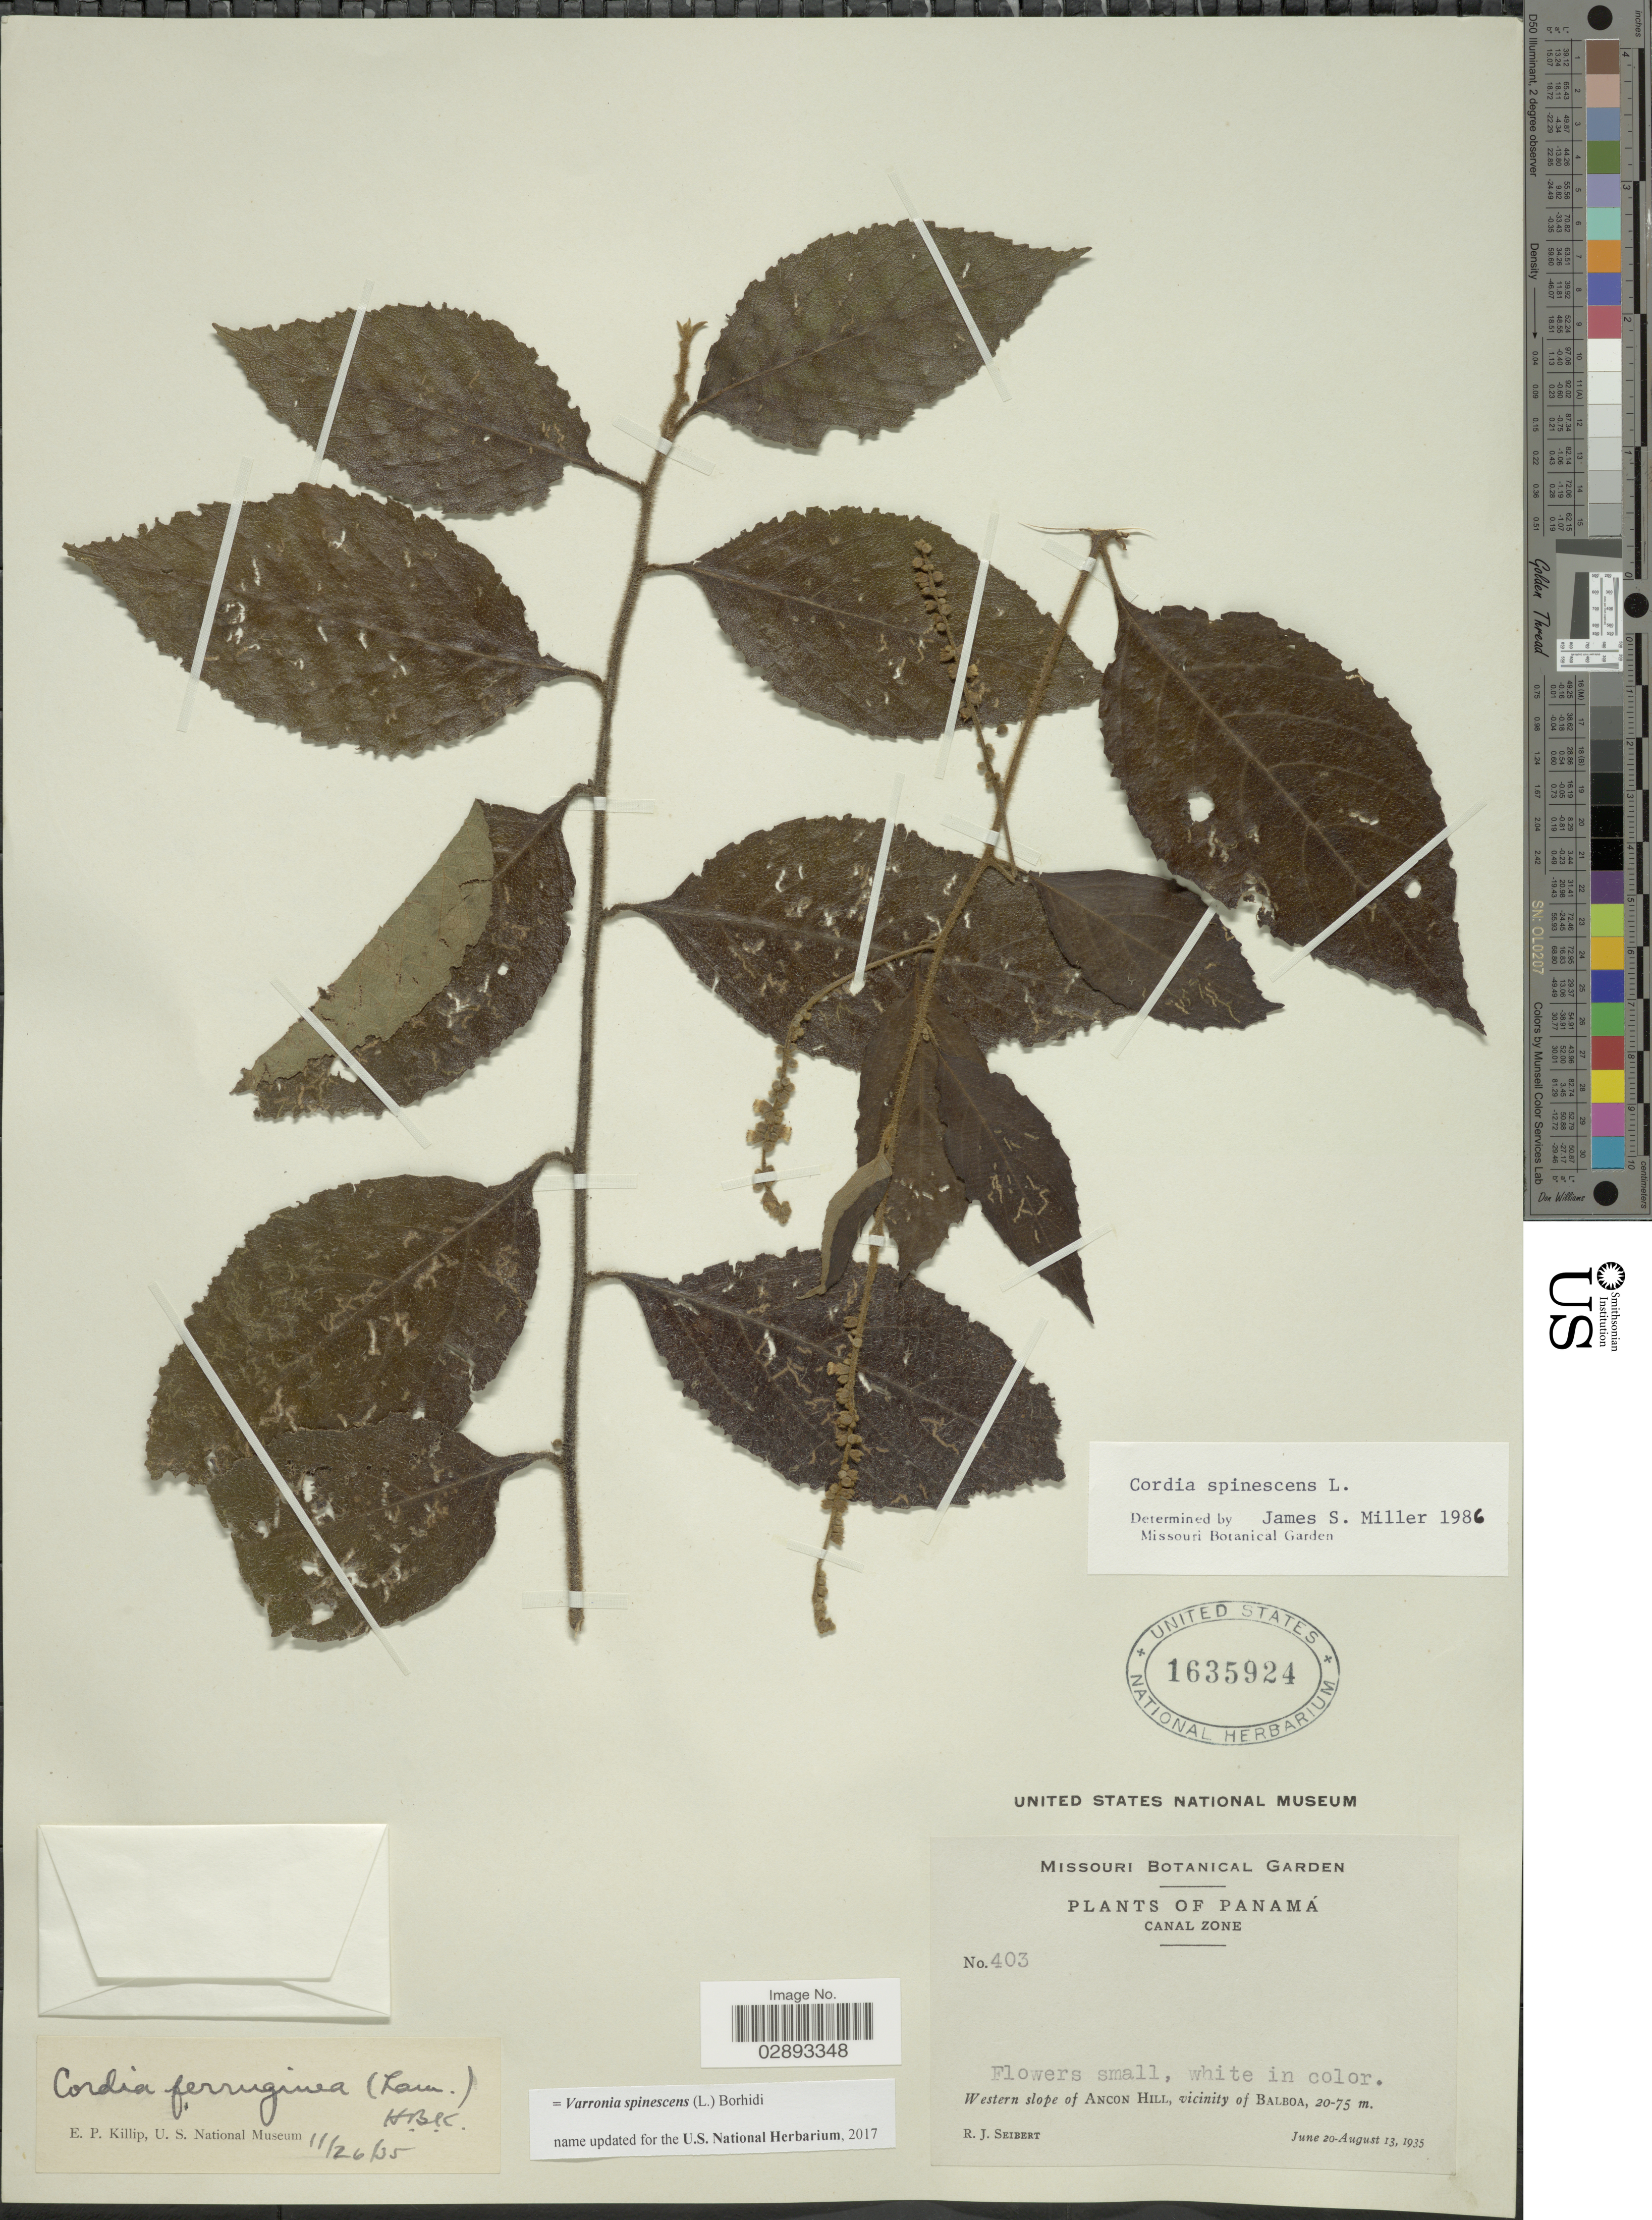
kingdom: Plantae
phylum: Tracheophyta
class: Magnoliopsida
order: Boraginales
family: Cordiaceae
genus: Varronia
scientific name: Varronia spinescens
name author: (L.) Borhidi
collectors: R. J. Seibert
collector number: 403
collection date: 1935-06-20/1935-08-13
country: Panama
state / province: Colón / Panamá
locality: Canal Zone, Western slope of Ancon Hill, vicinity of Balboa.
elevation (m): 20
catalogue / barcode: US 1635924